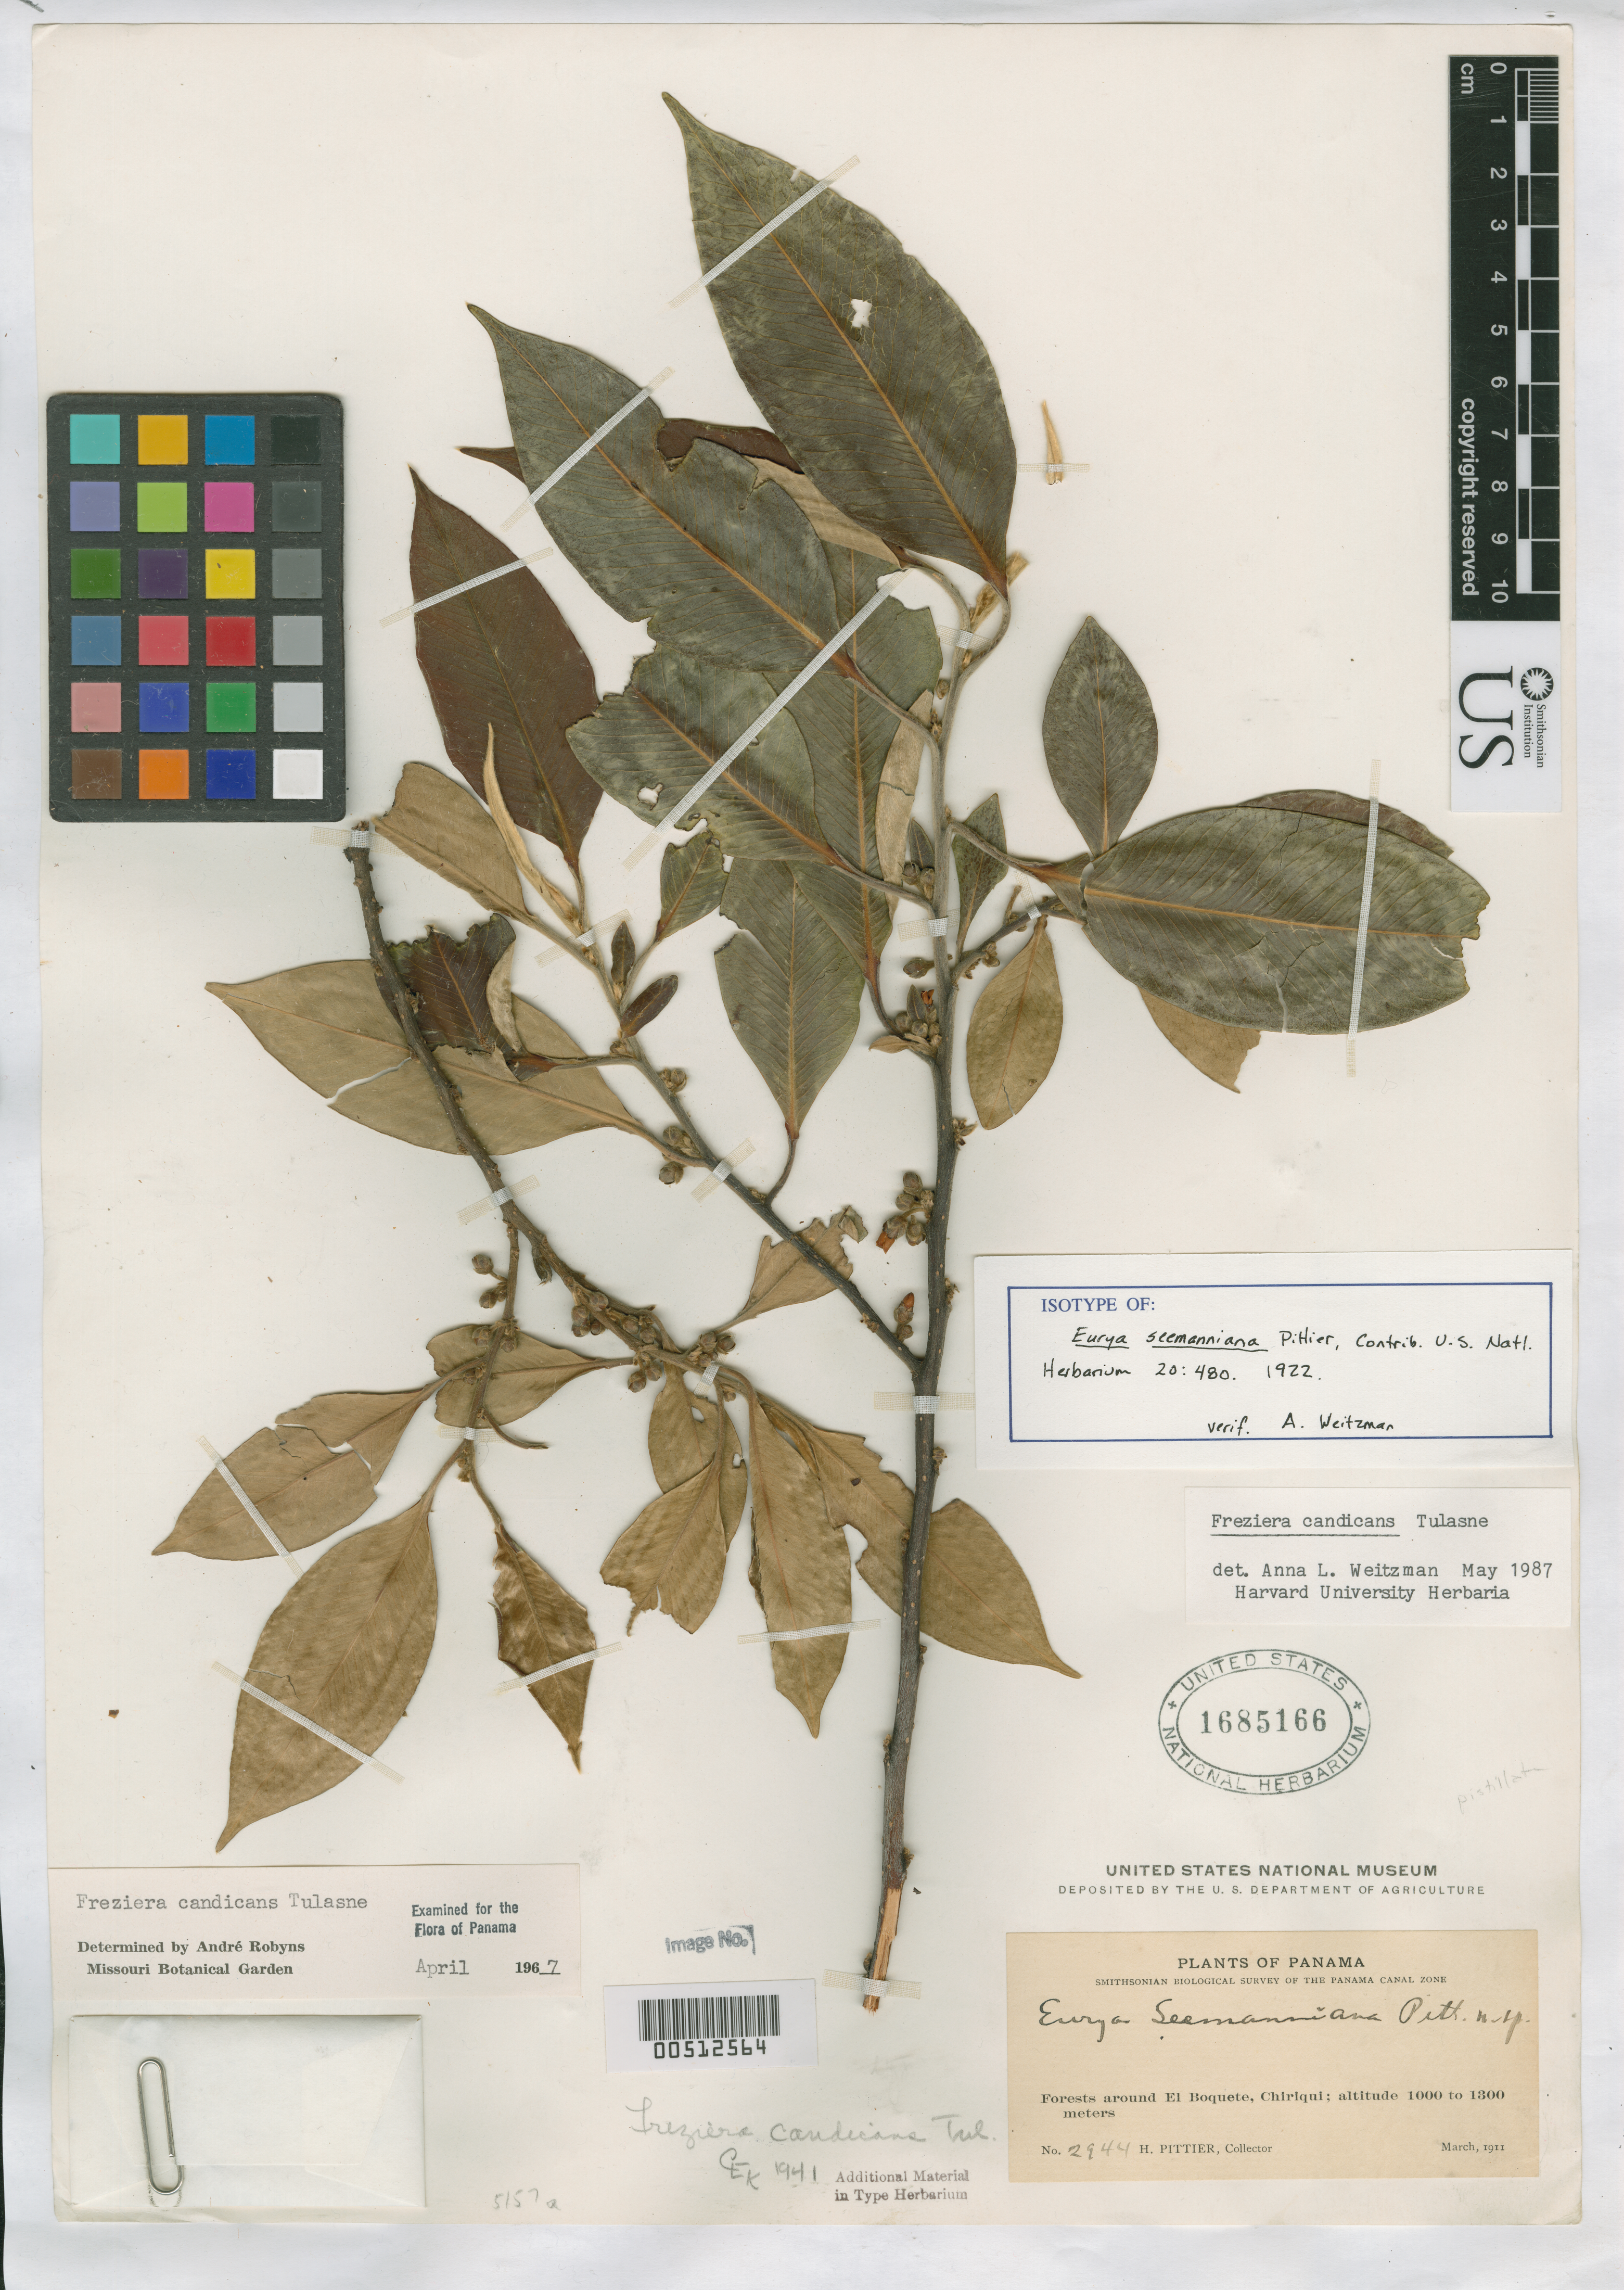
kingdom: Plantae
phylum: Tracheophyta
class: Magnoliopsida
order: Ericales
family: Pentaphylacaceae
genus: Eurya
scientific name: Eurya seemanniana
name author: Pittier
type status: Isotype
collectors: H. F. Pittier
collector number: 2944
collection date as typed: Mar 1911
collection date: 1911-03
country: Panama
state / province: Chiriquí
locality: Forest around El Boquete.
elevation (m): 1000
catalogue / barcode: US 1685166